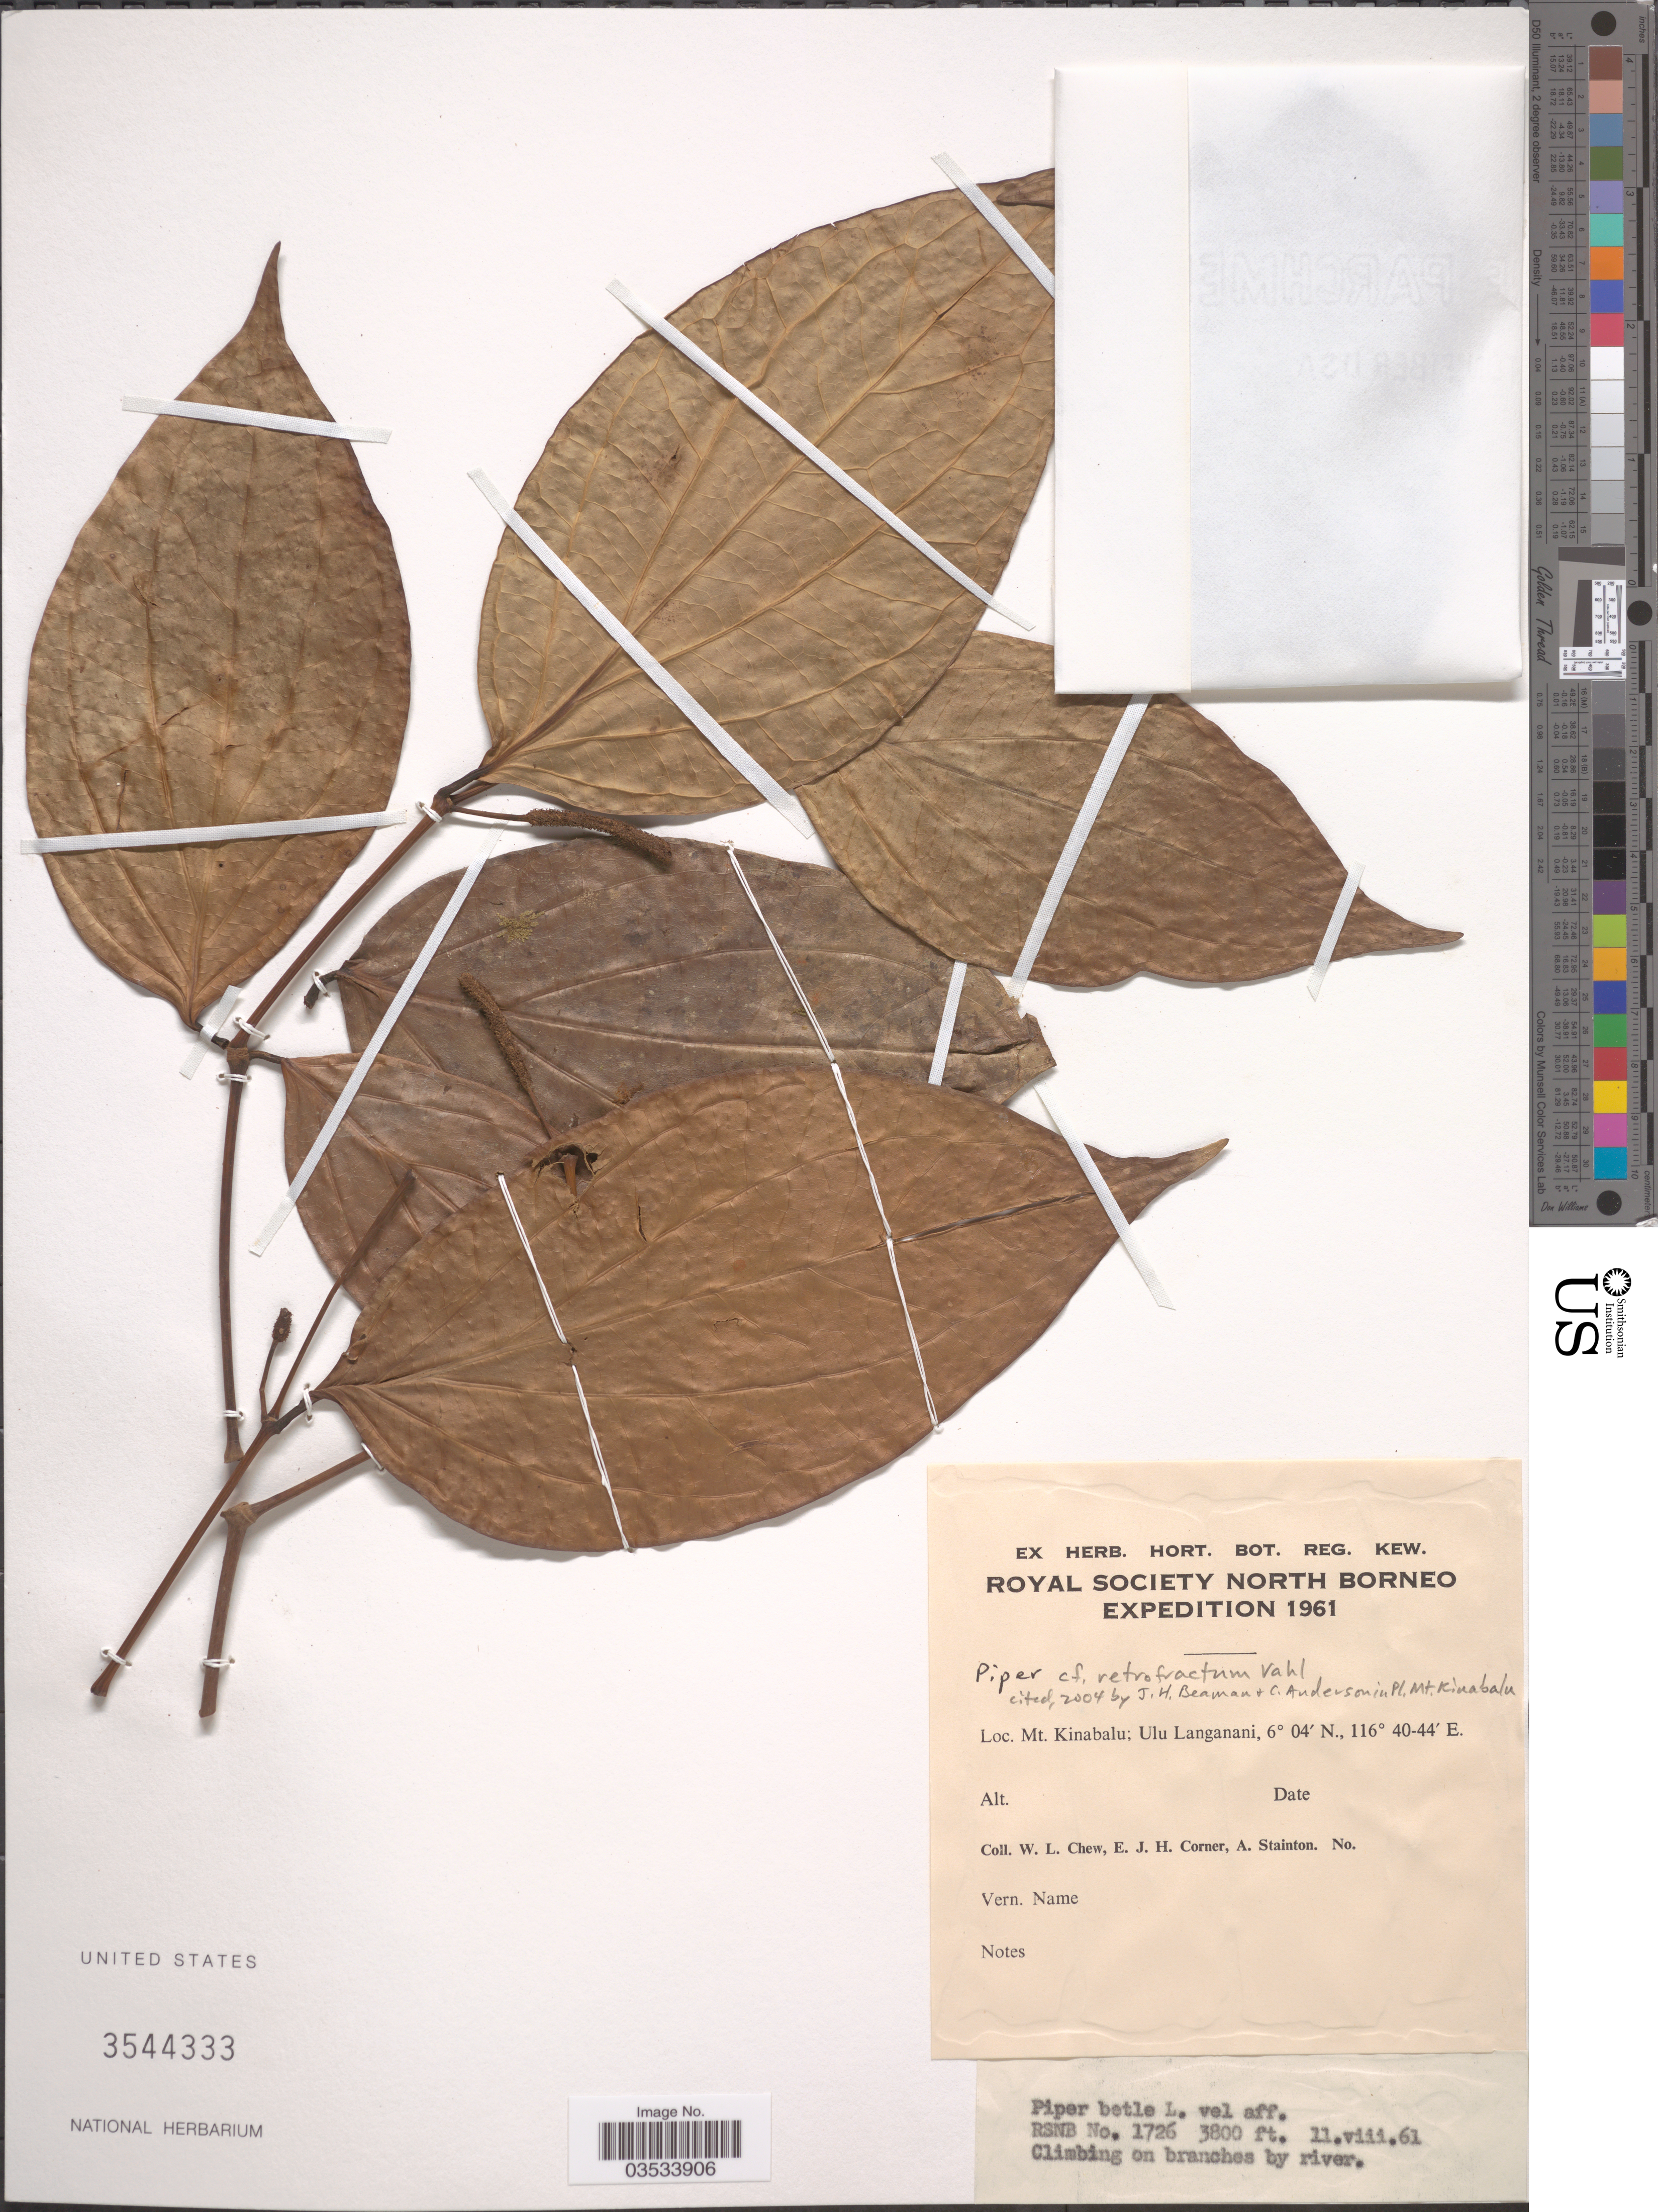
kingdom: Plantae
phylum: Tracheophyta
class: Magnoliopsida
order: Piperales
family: Piperaceae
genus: Piper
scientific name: Piper retrofractum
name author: Vahl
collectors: W. Chew, E. Corner & A. Stainton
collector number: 1726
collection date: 1961-08-11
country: Malaysia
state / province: Sabah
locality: North Borneo. Mt. Kinabalu; Ulu Langanani.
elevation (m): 1158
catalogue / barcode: US 3544333